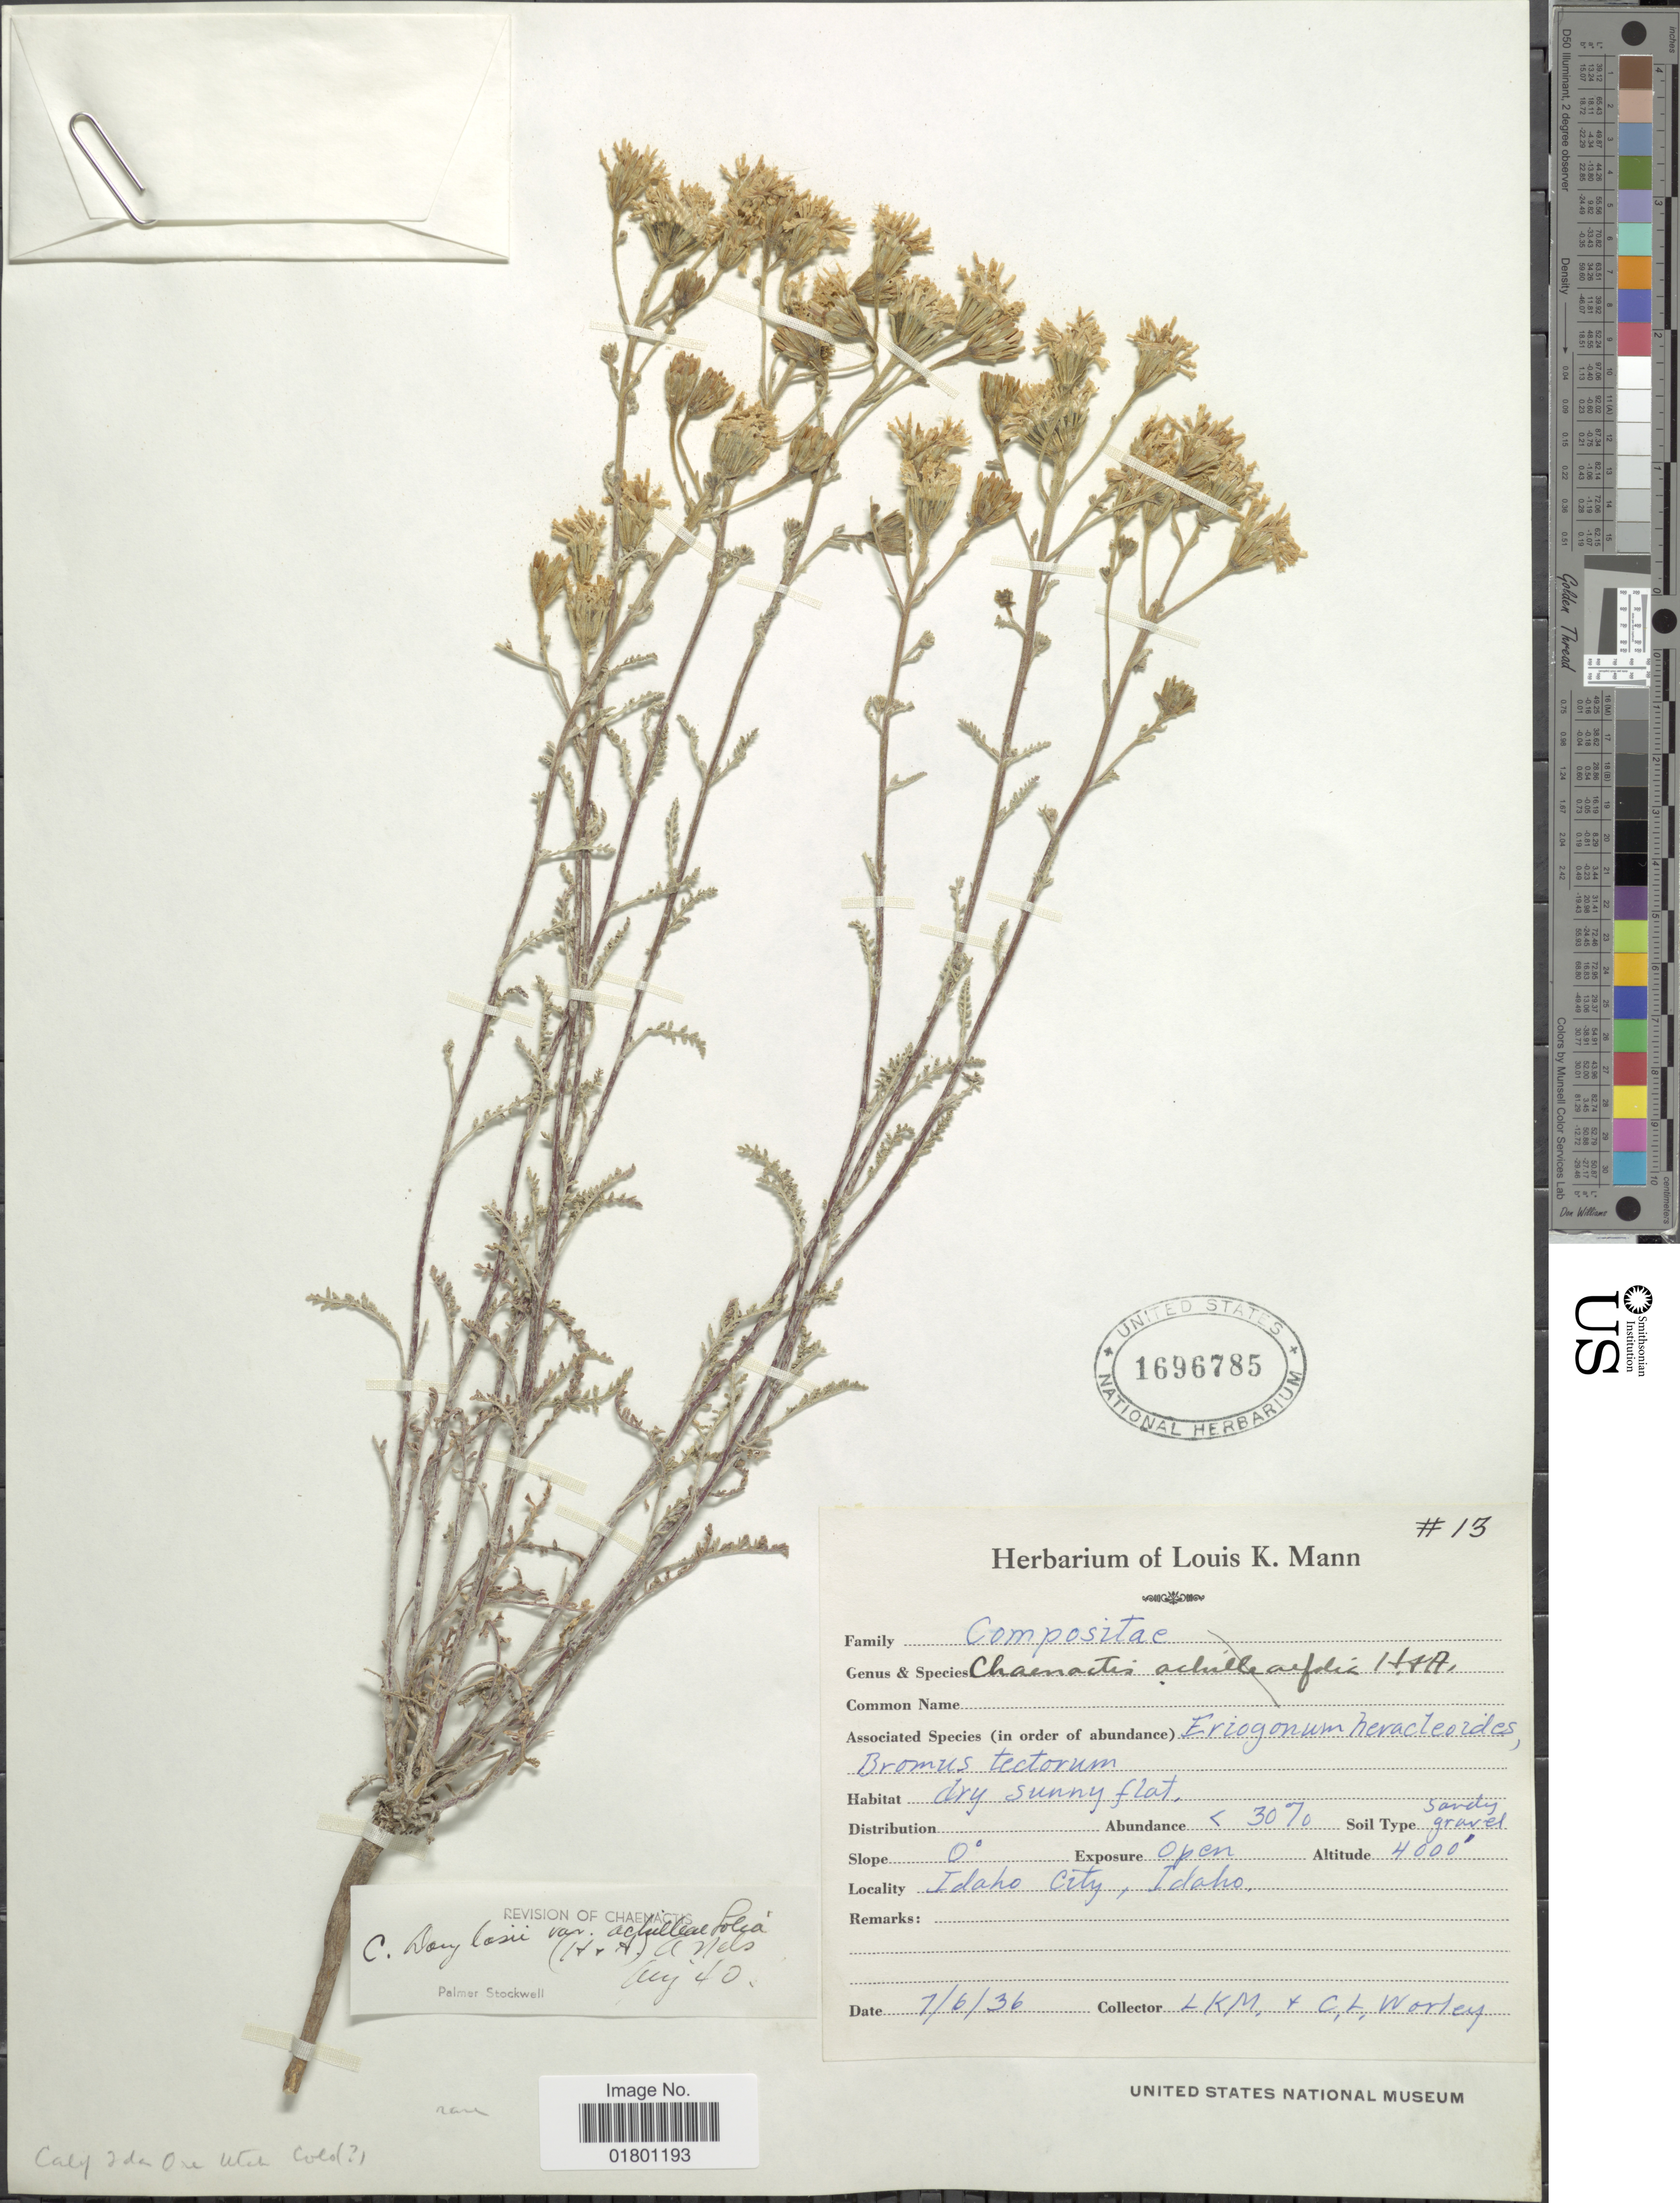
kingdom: Plantae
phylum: Tracheophyta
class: Magnoliopsida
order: Asterales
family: Asteraceae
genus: Chaenactis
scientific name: Chaenactis douglasii var. achilleaefolia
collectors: L. K. Mann & C. Worley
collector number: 13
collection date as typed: Transcribed d/m/y: 7/6/36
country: United States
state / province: Idaho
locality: Idaho City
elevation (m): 1219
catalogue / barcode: US 1696785